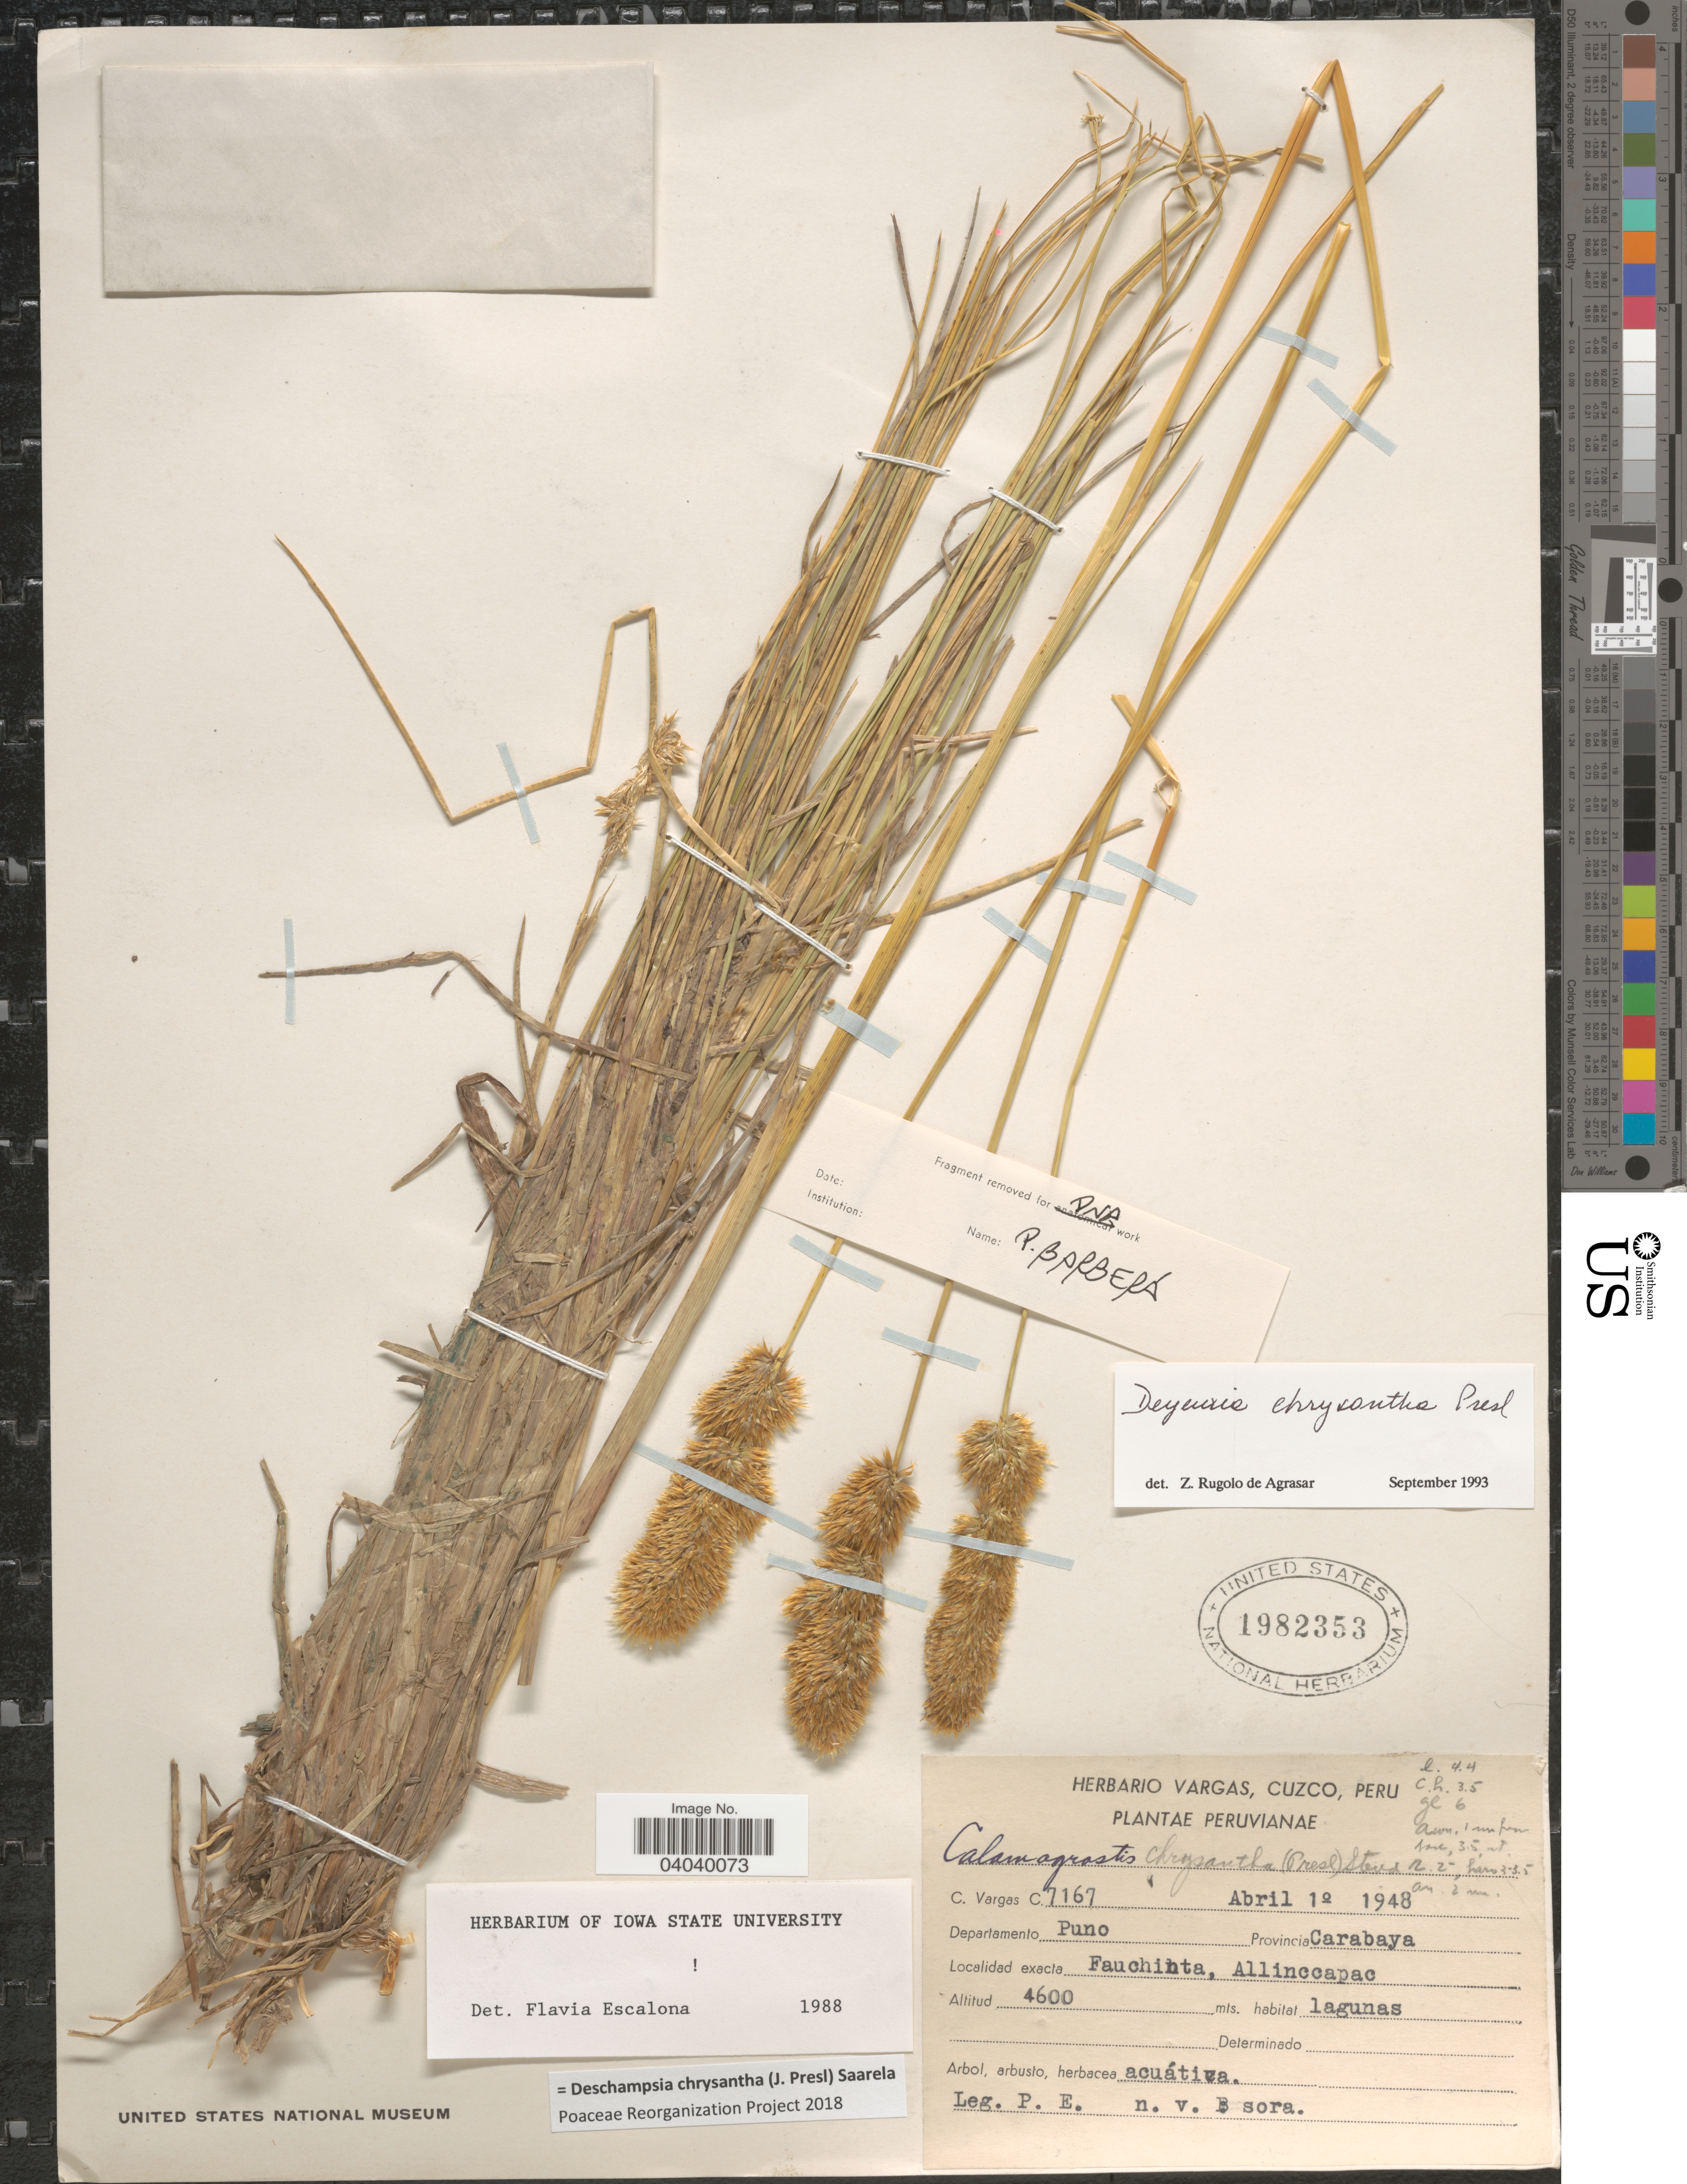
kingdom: Plantae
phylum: Tracheophyta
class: Liliopsida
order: Poales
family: Poaceae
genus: Deschampsia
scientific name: Deschampsia chrysantha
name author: (J. Presl) Saarela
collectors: P. E. & C. Vargas Calderón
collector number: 7167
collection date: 1948-04-01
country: Peru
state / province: Puno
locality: Departamento Puno. Provincia Carabaya. Fauchinta, Allinccapac.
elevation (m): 4600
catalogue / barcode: US 1982353